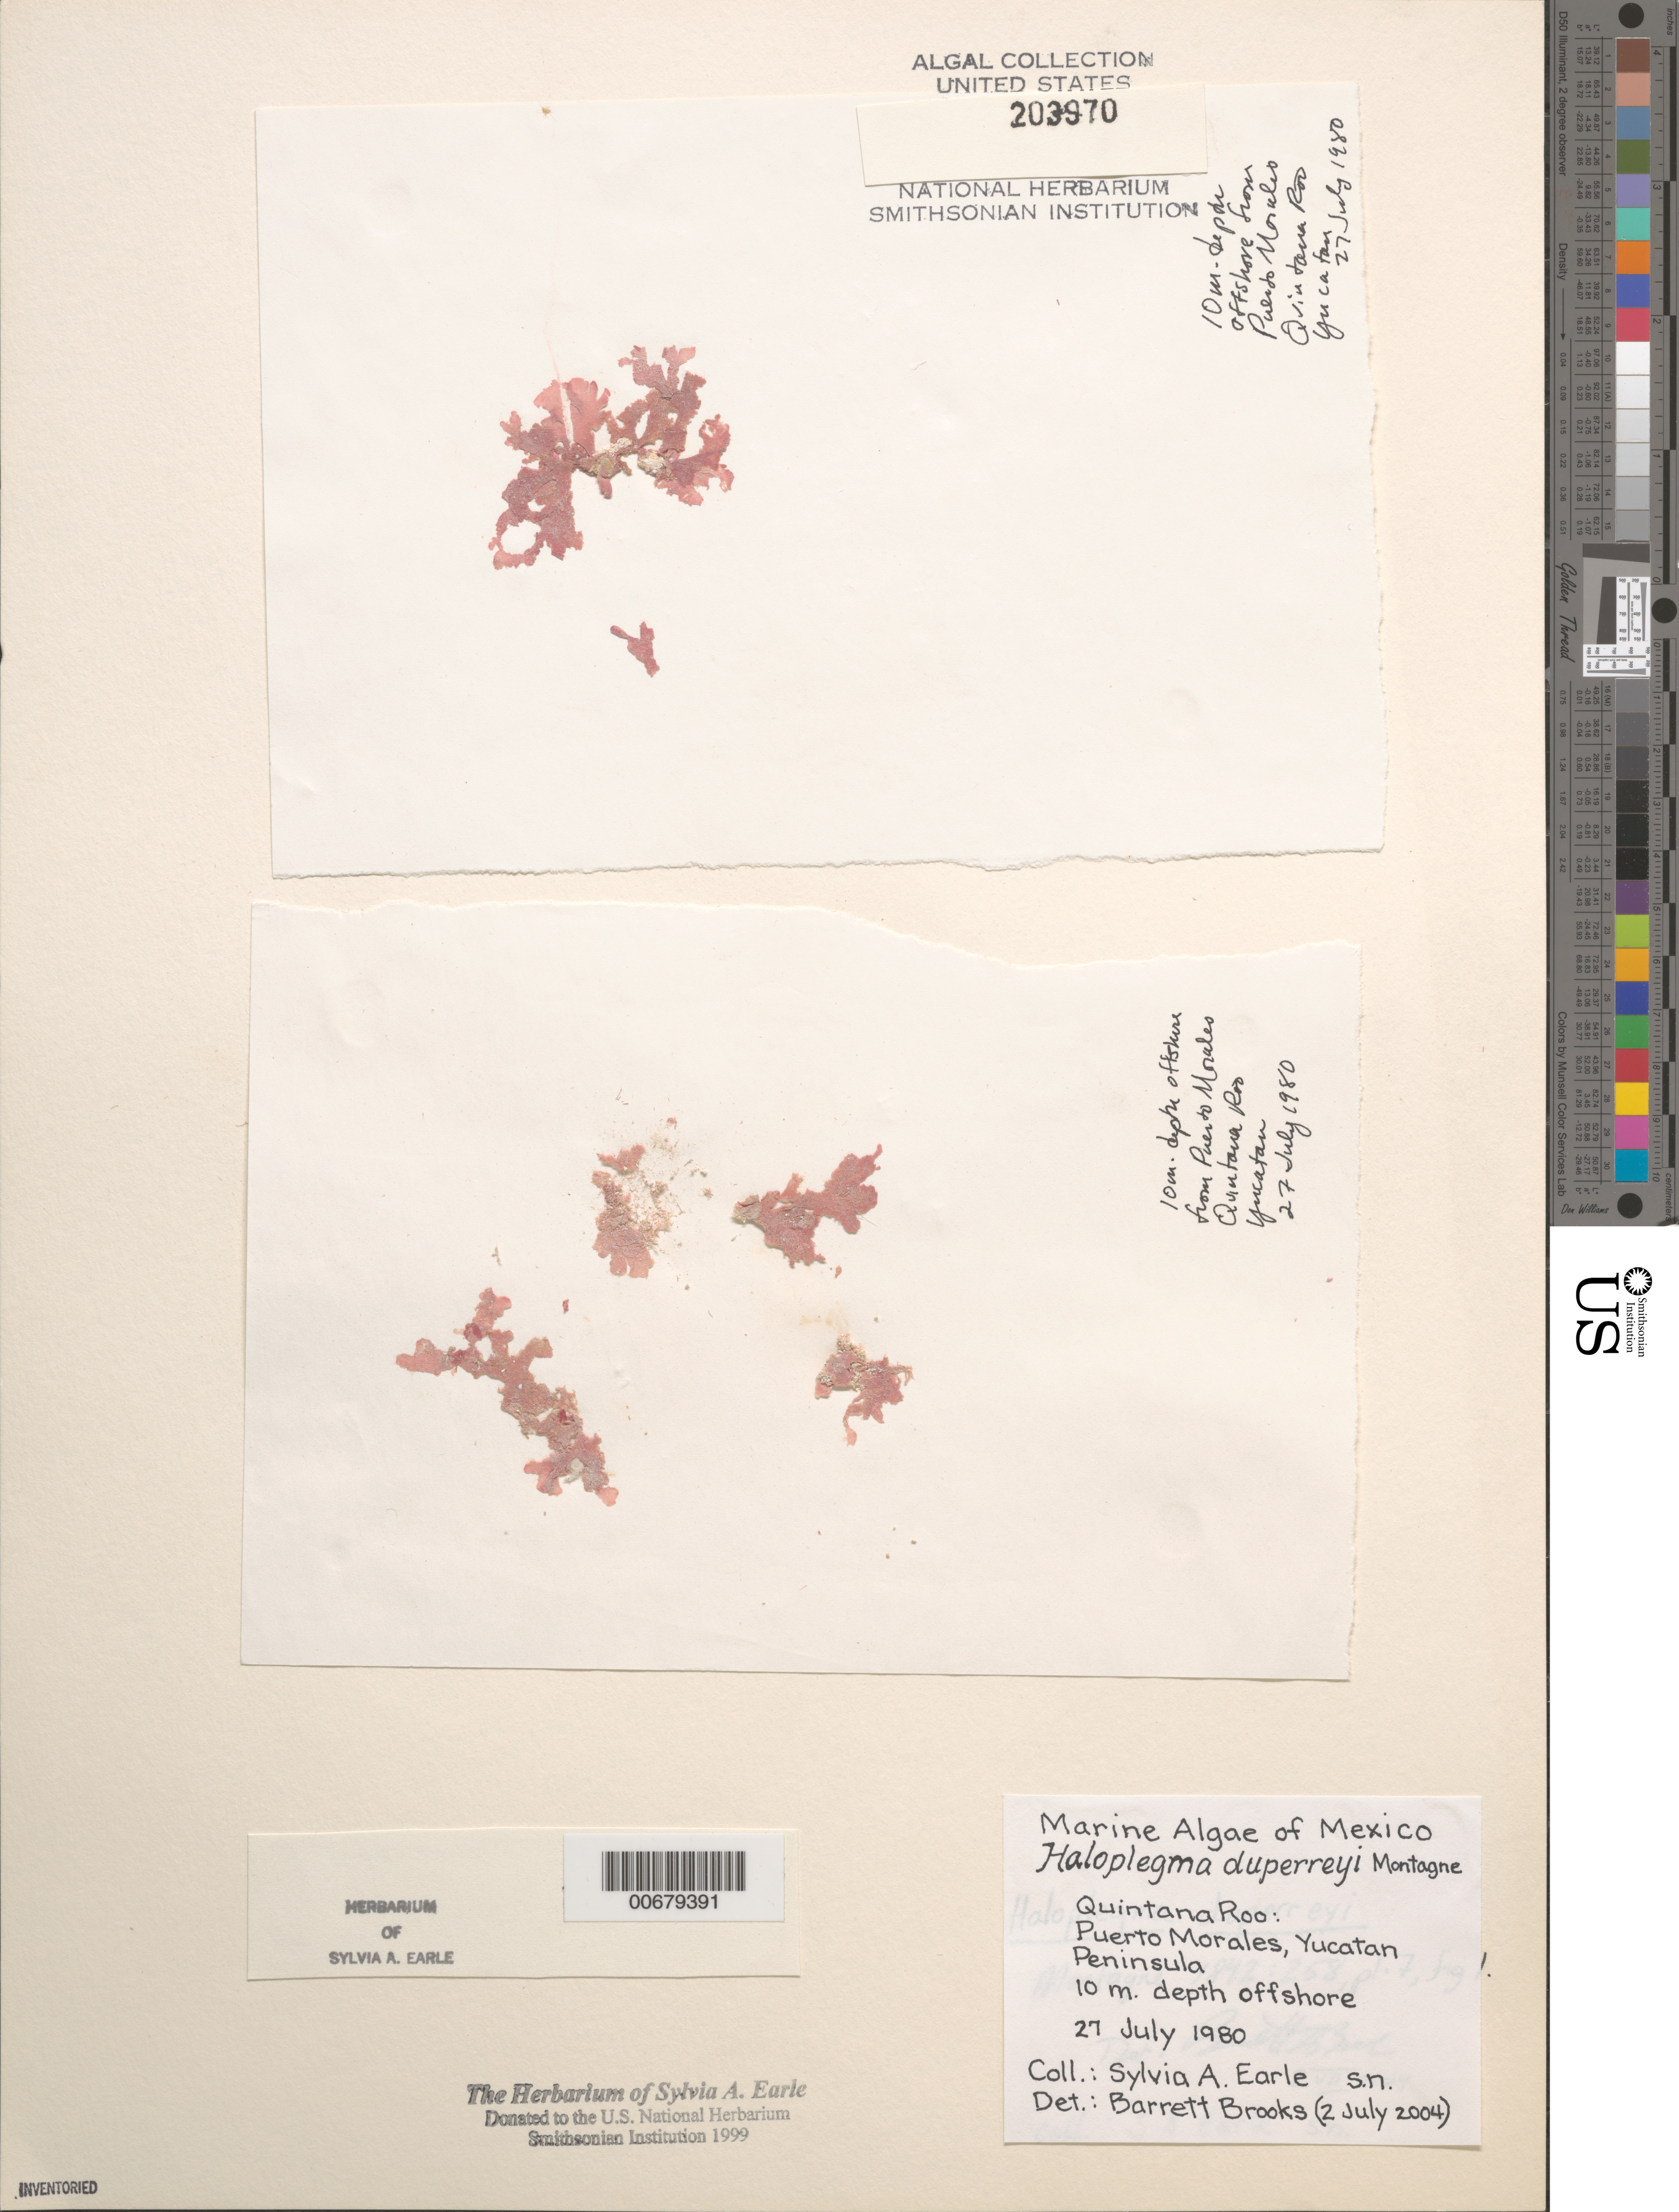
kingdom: Plantae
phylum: Rhodophyta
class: Florideophyceae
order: Ceramiales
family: Wrangeliaceae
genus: Haloplegma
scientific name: Haloplegma duperreyi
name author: Mont.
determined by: Brooks, B. L., (BOT), Smithsonian Institution - National Museum of Natural History (UNITED STATES)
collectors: S. A. Earle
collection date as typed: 27 Jul 1980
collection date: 1980-07-27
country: Mexico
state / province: Quintana Roo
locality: Puerto Morales, Yucatan Peninsula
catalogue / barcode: US 203970